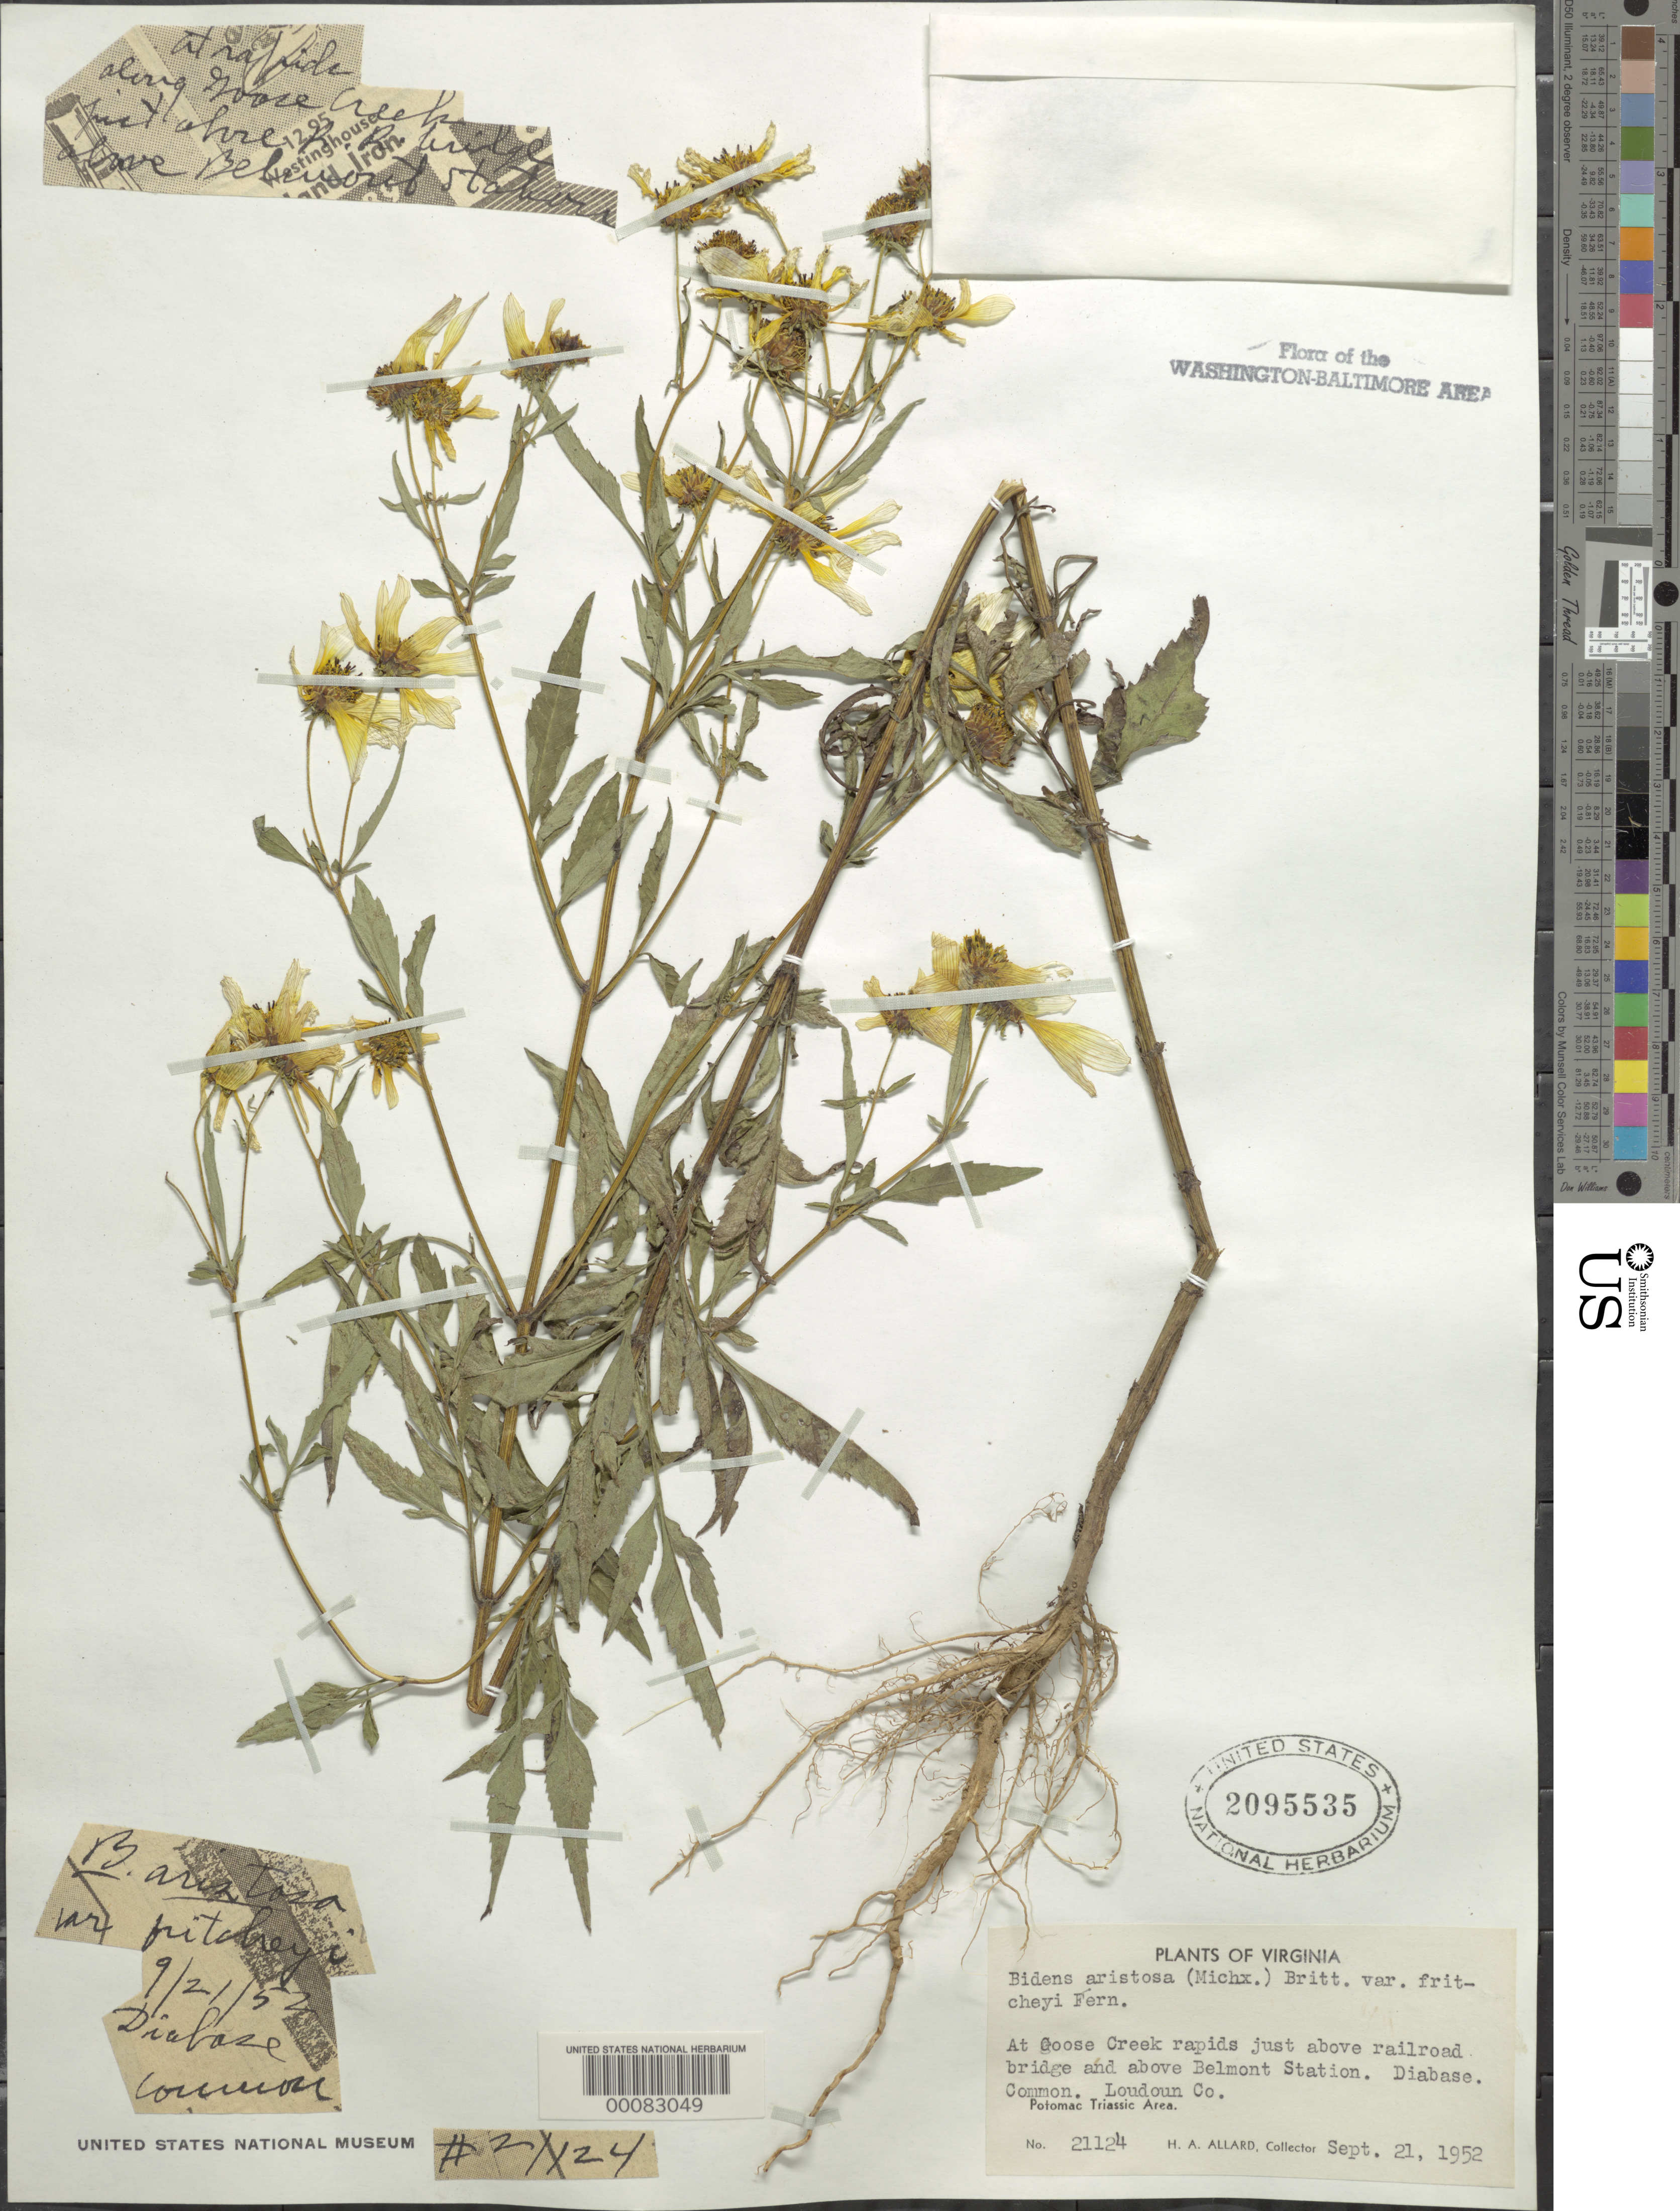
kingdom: Plantae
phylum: Tracheophyta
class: Magnoliopsida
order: Asterales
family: Asteraceae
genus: Bidens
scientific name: Bidens aristosa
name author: (Michx.) Britton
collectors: H. A. Allard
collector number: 21124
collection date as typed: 21 Sep 1952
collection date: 1952-09-21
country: United States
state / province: Virginia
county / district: Loudoun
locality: Goose Creek above Belmont Station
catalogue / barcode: US 2095535